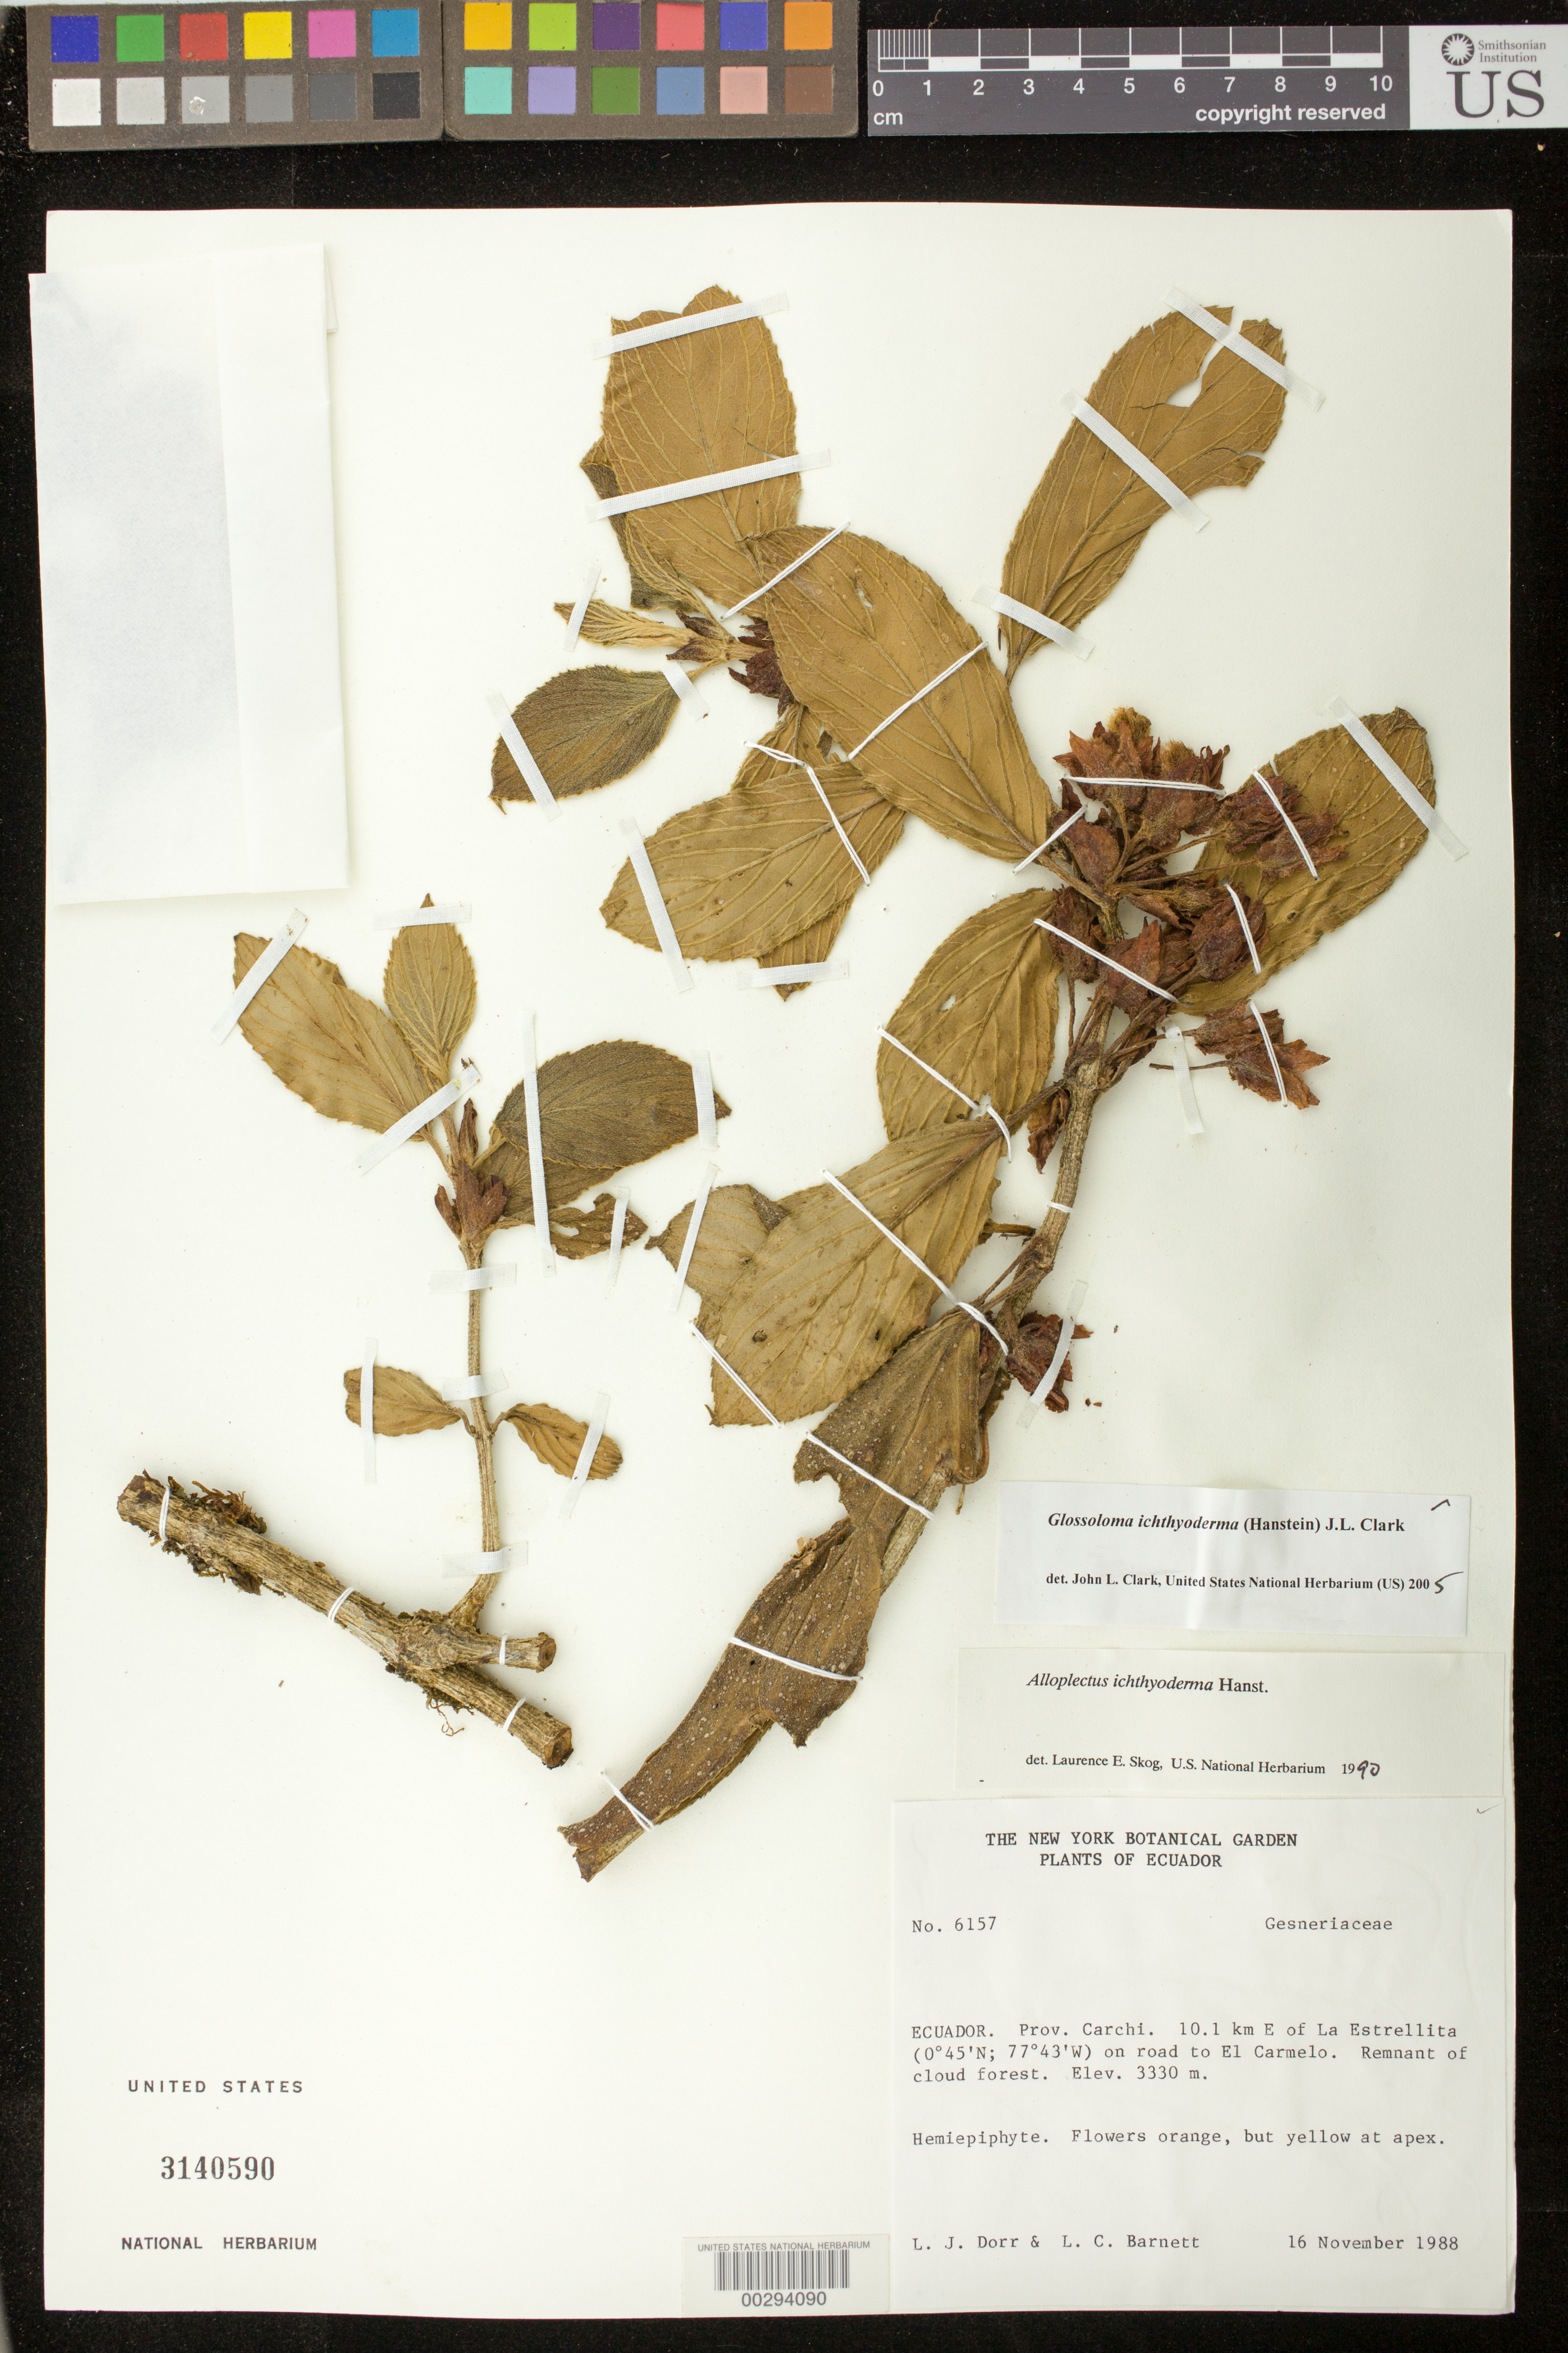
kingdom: Plantae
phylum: Tracheophyta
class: Magnoliopsida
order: Lamiales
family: Gesneriaceae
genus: Glossoloma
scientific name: Glossoloma ichthyoderma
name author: (Hanst.) J.L. Clark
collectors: L. J. Dorr & L. C. Barnett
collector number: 6157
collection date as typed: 16 Nov 1988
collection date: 1988-11-16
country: Ecuador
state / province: Carchi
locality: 10.1 km E of La Estrellita on road to El Carmelo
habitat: Remnant of cloudforest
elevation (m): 3330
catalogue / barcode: US 3140590